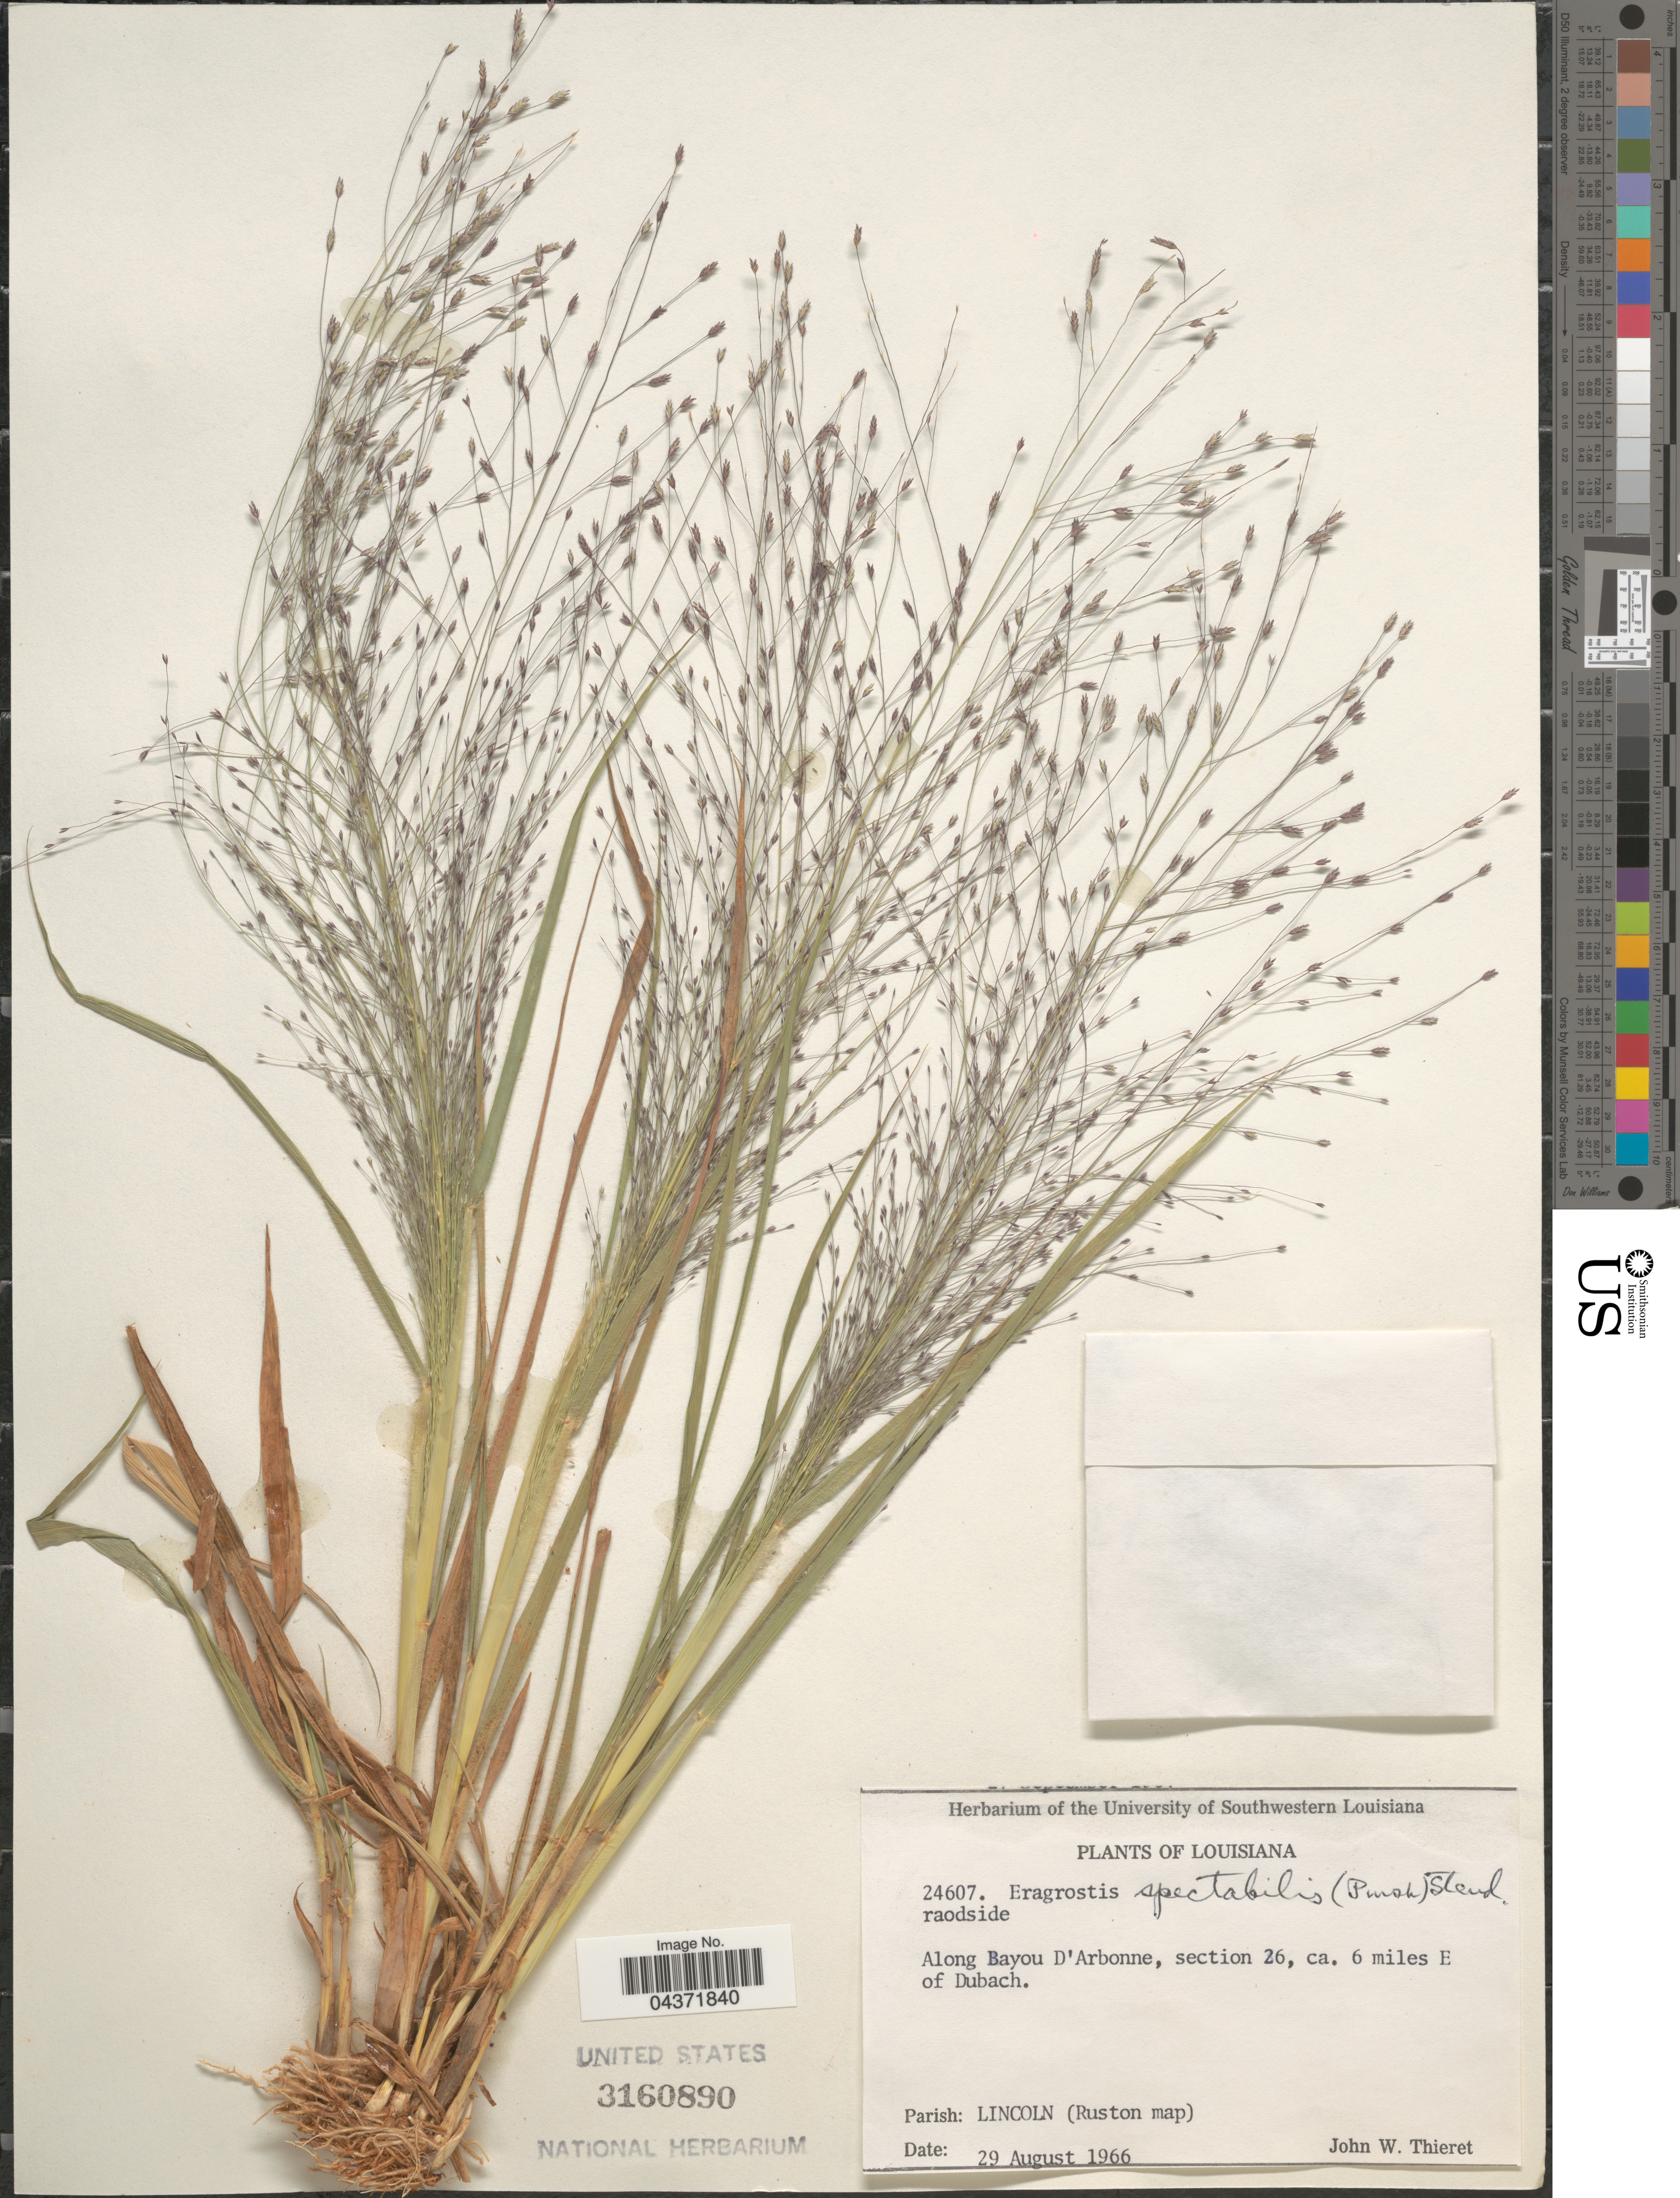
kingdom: Plantae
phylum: Tracheophyta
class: Liliopsida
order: Poales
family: Poaceae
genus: Eragrostis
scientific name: Eragrostis spectabilis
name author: (Pursh) Steud.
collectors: J. W. Thieret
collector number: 24607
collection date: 1966-08-29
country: United States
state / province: Louisiana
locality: Along Bayou D'Arbonne, section 26, ca. 6 miles E of Dubach. Parish: Lincoln (Ruston map).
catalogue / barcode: US 3160890